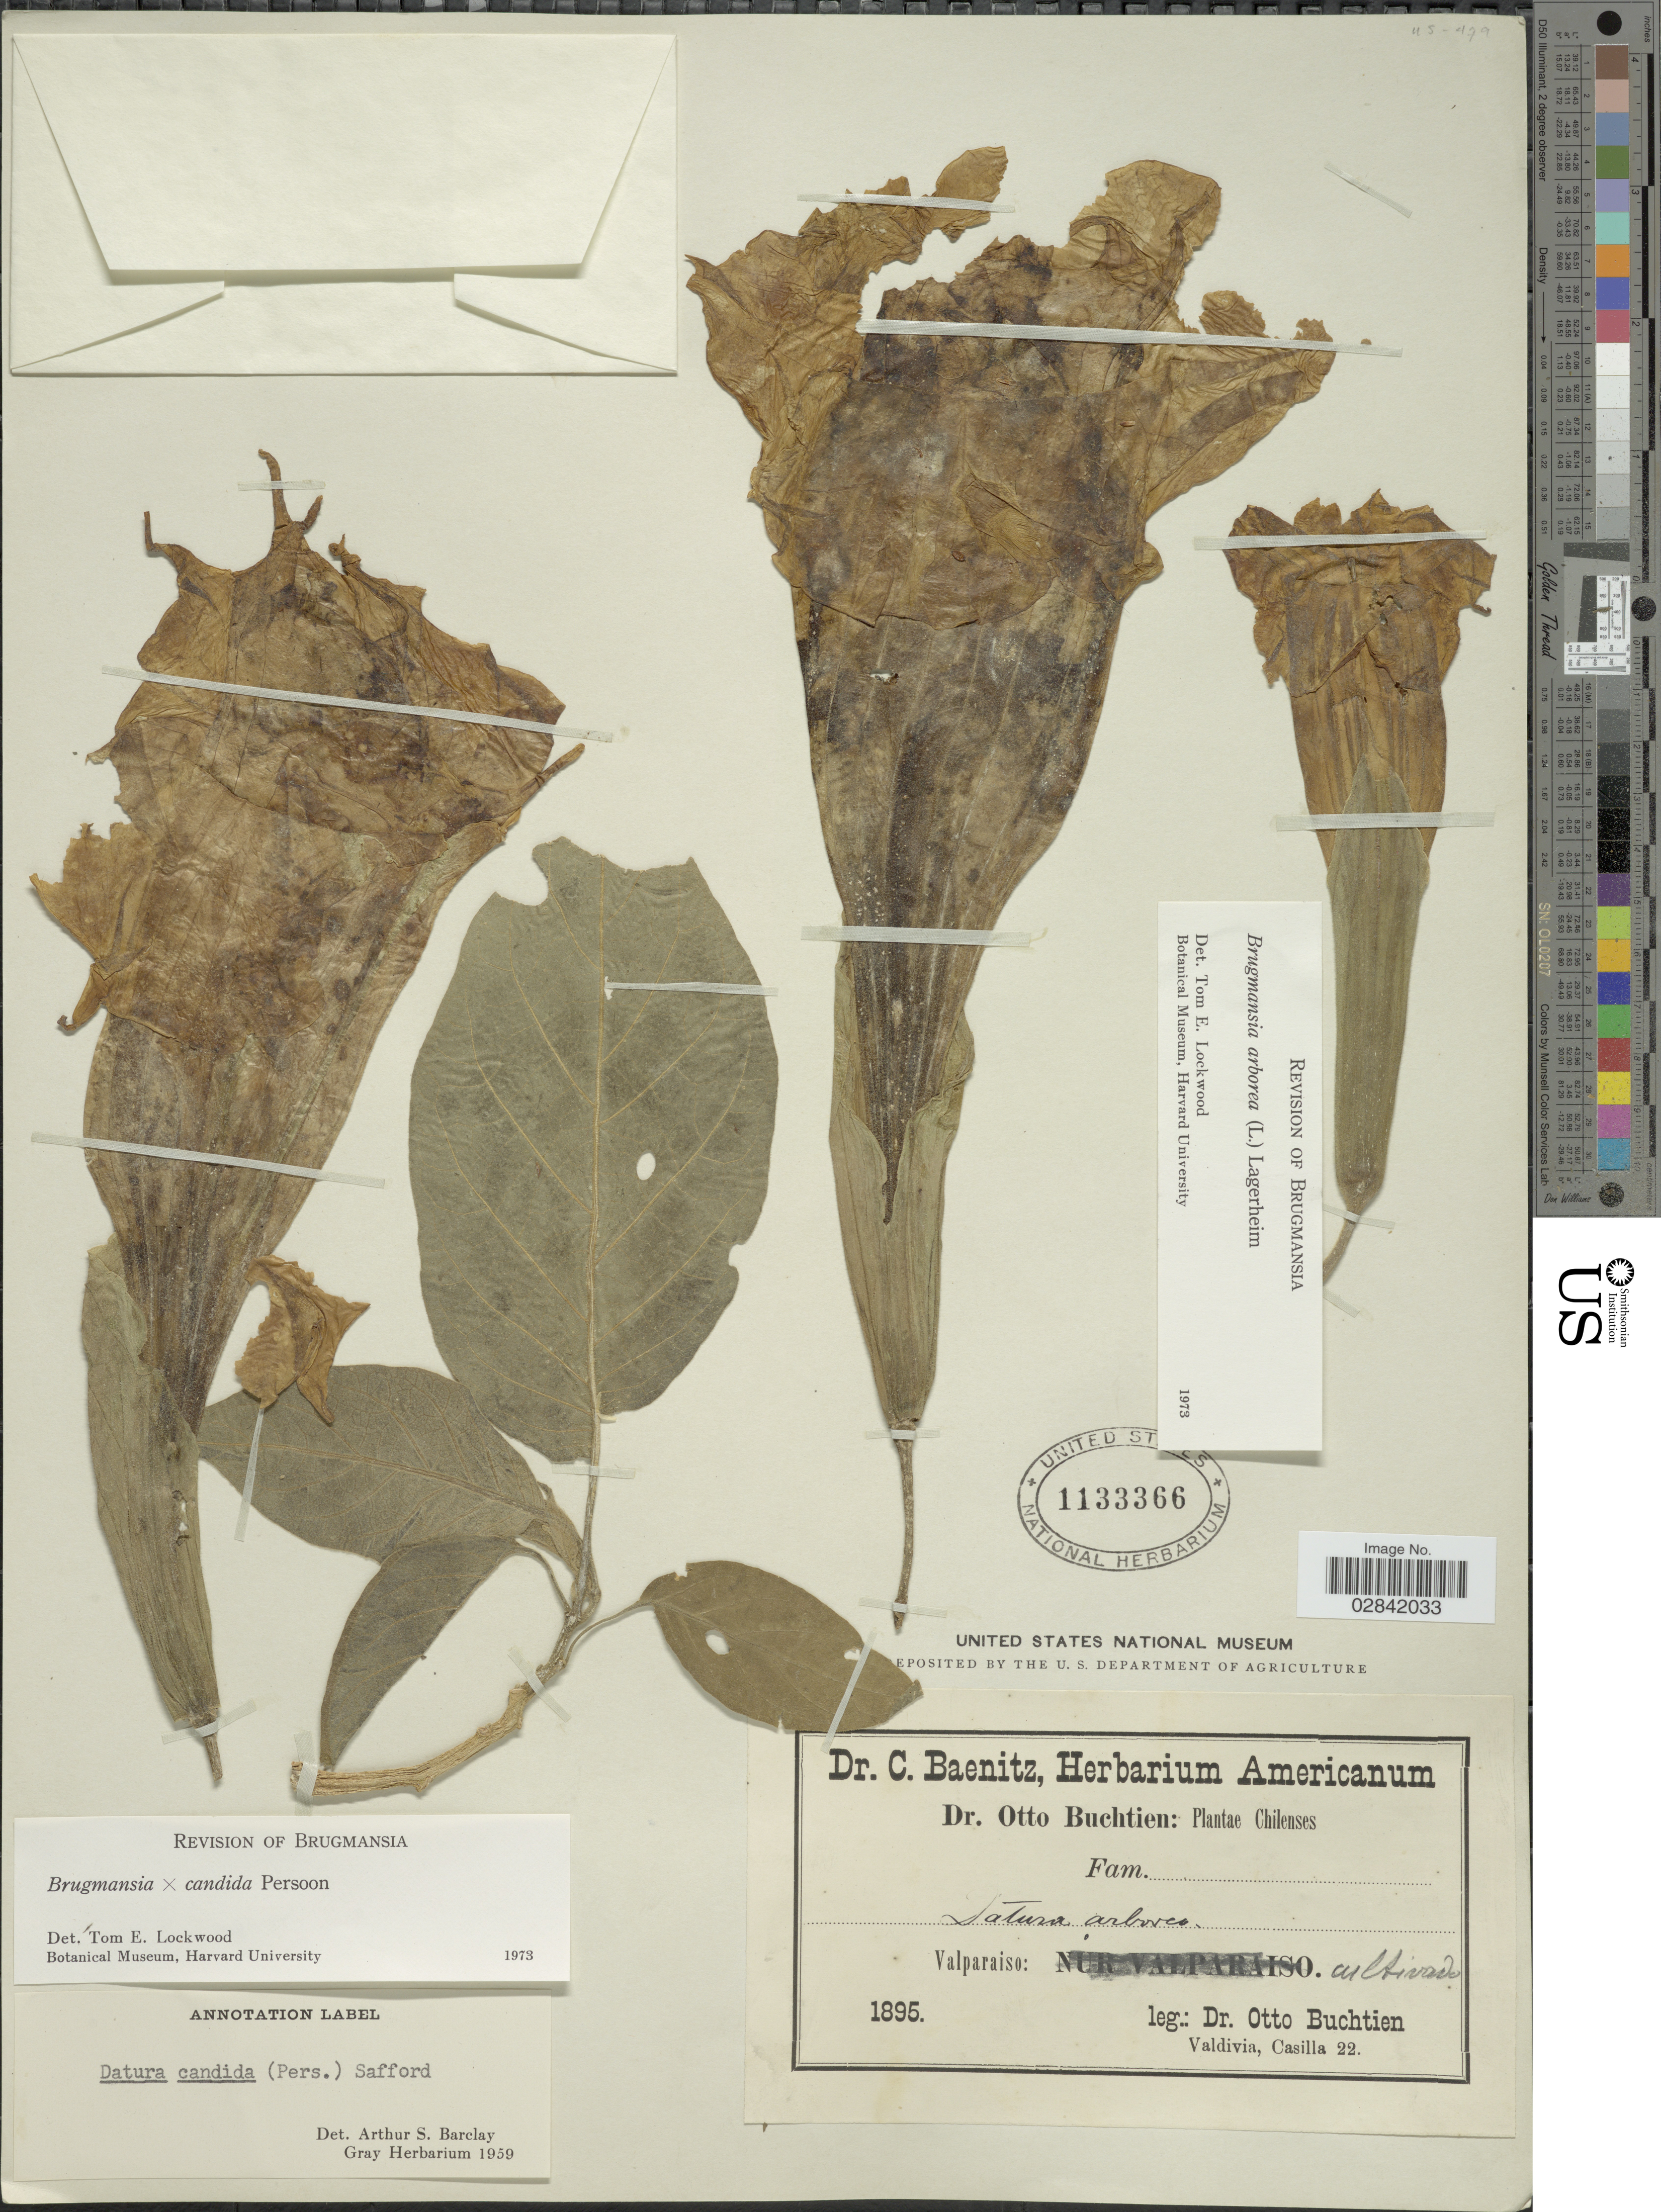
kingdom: Plantae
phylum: Tracheophyta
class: Magnoliopsida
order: Solanales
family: Solanaceae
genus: Brugmansia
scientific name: Brugmansia x candida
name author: Pers.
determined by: Lockwood, T. E.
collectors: O. Buchtien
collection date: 1895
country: Chile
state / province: Valparaíso (V)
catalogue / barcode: US 1133366